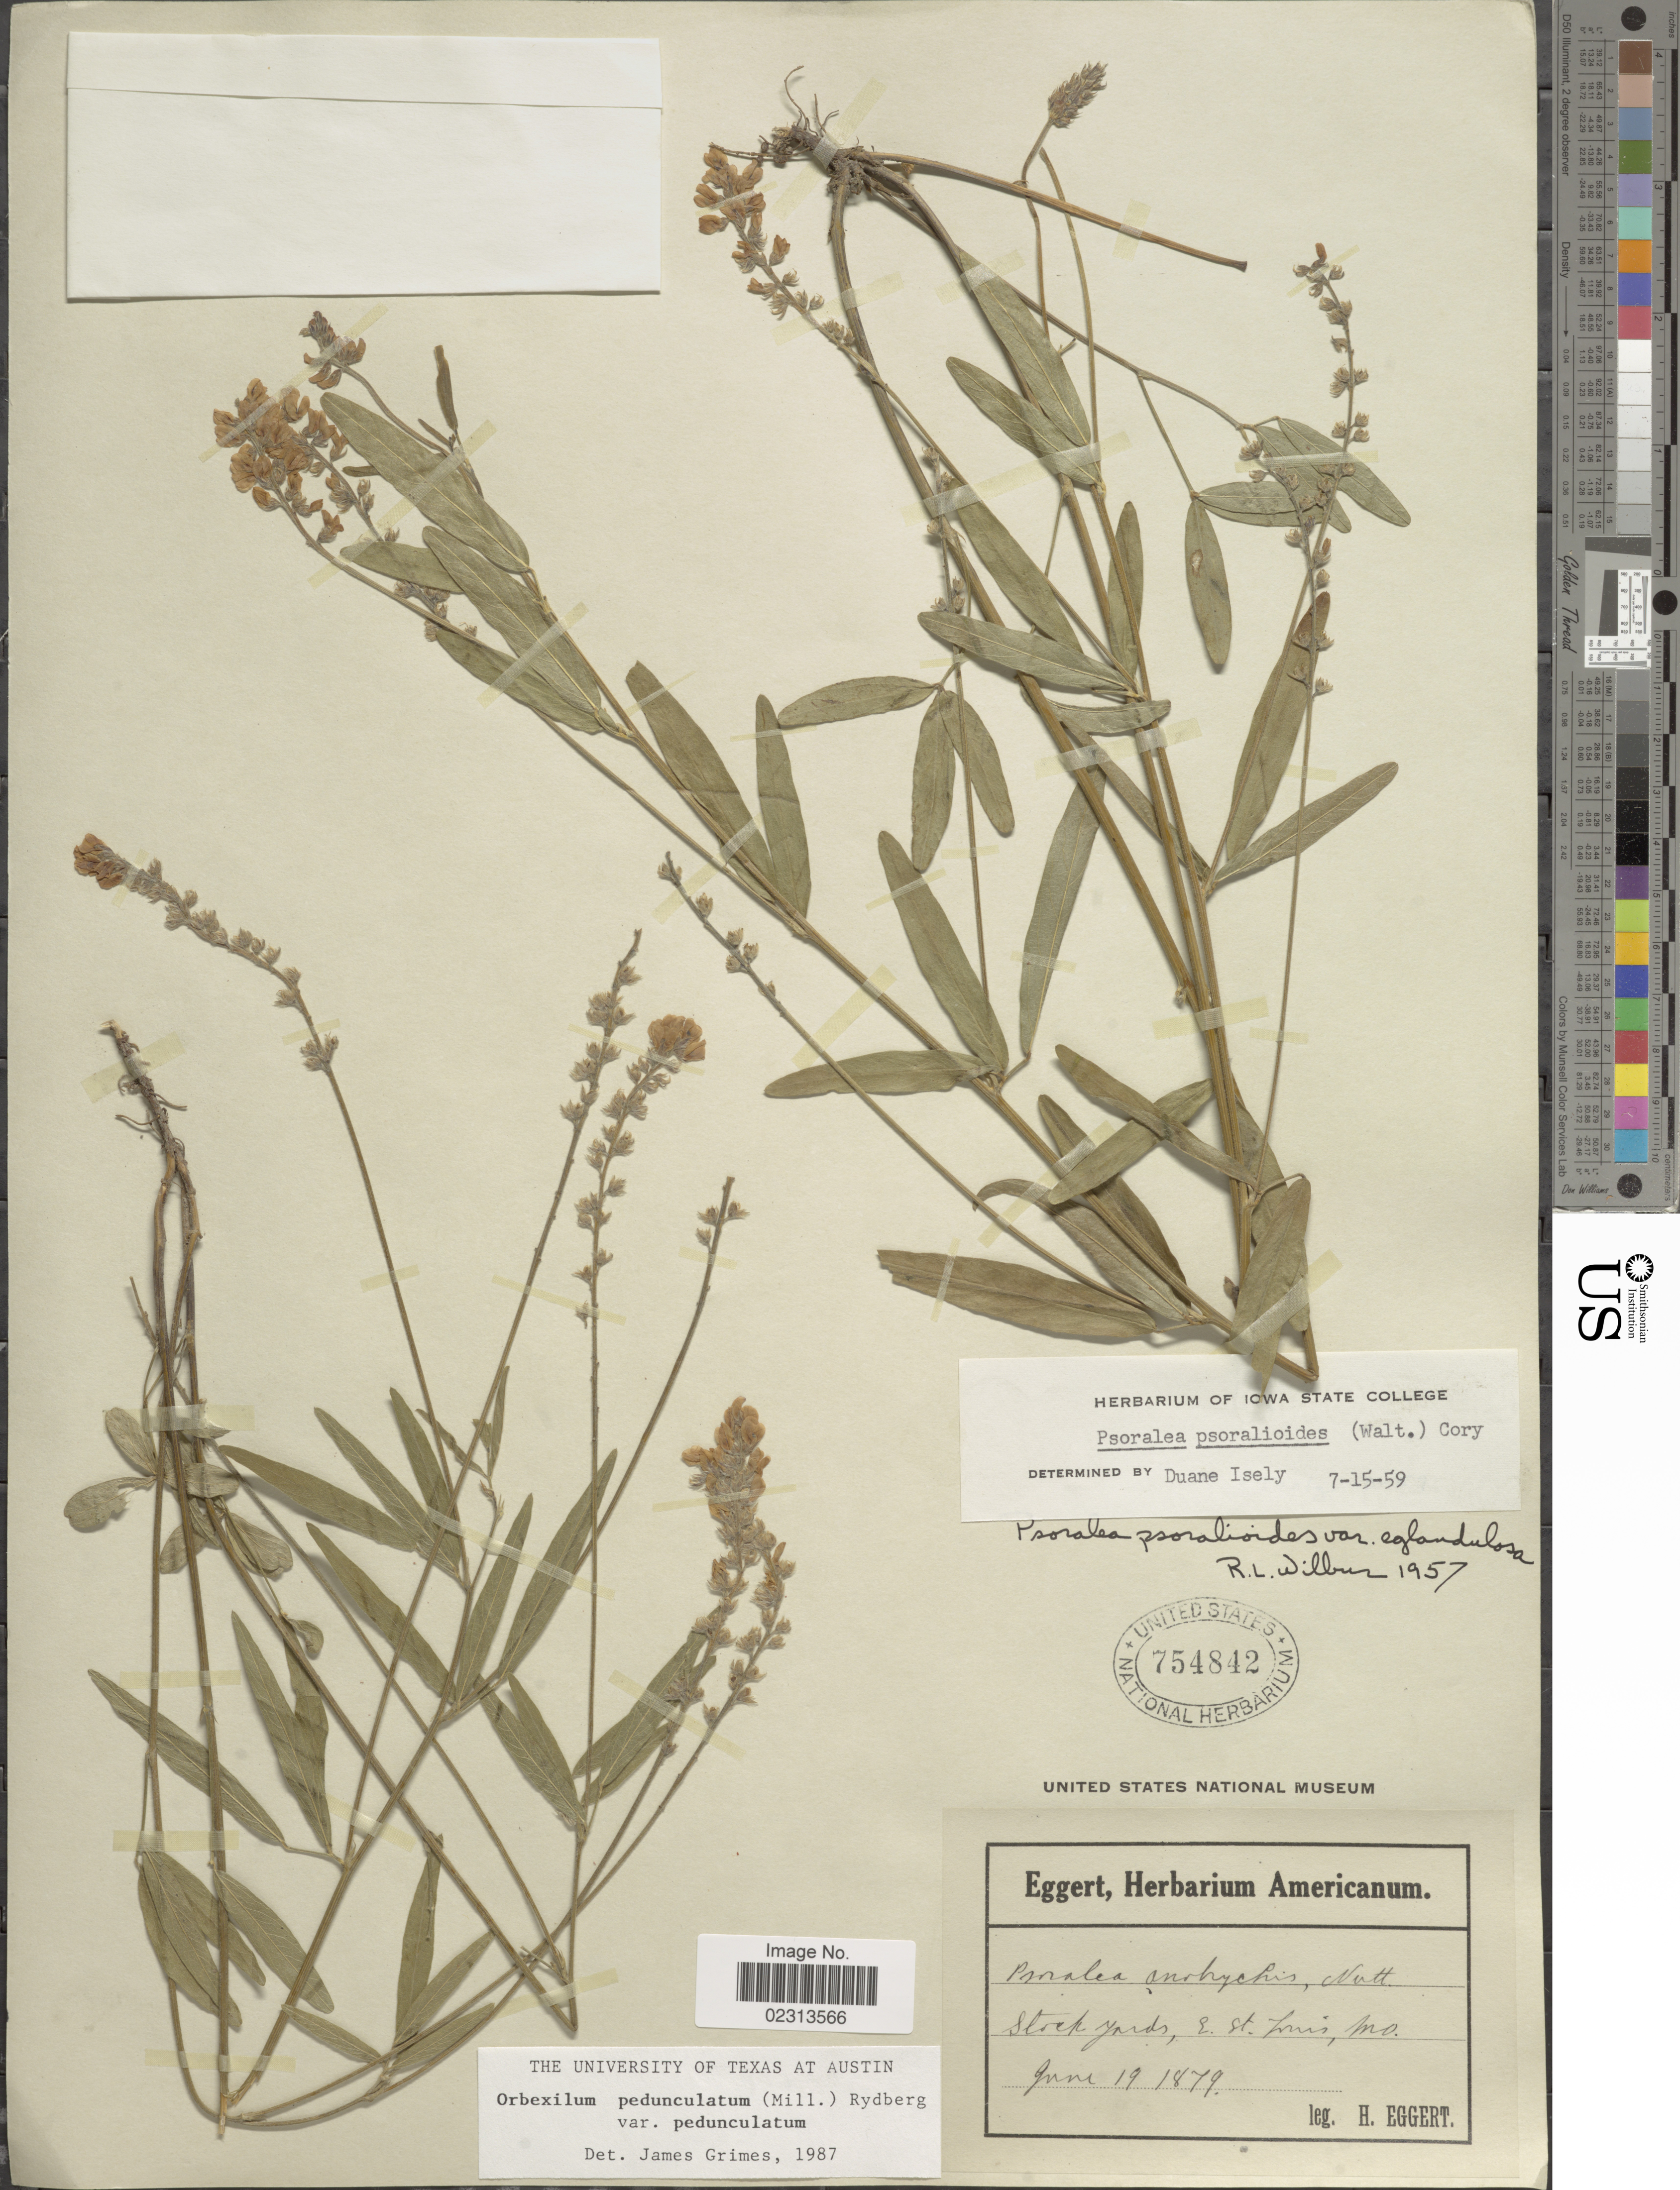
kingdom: Plantae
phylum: Tracheophyta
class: Magnoliopsida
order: Fabales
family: Fabaceae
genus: Orbexilum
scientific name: Orbexilum pedunculatum var. pedunculatum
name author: (Miller) Rydberg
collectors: H. Eggert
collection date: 1879-06-19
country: United States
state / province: Missouri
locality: Stock yards, E. St. Louis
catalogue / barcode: US 754842